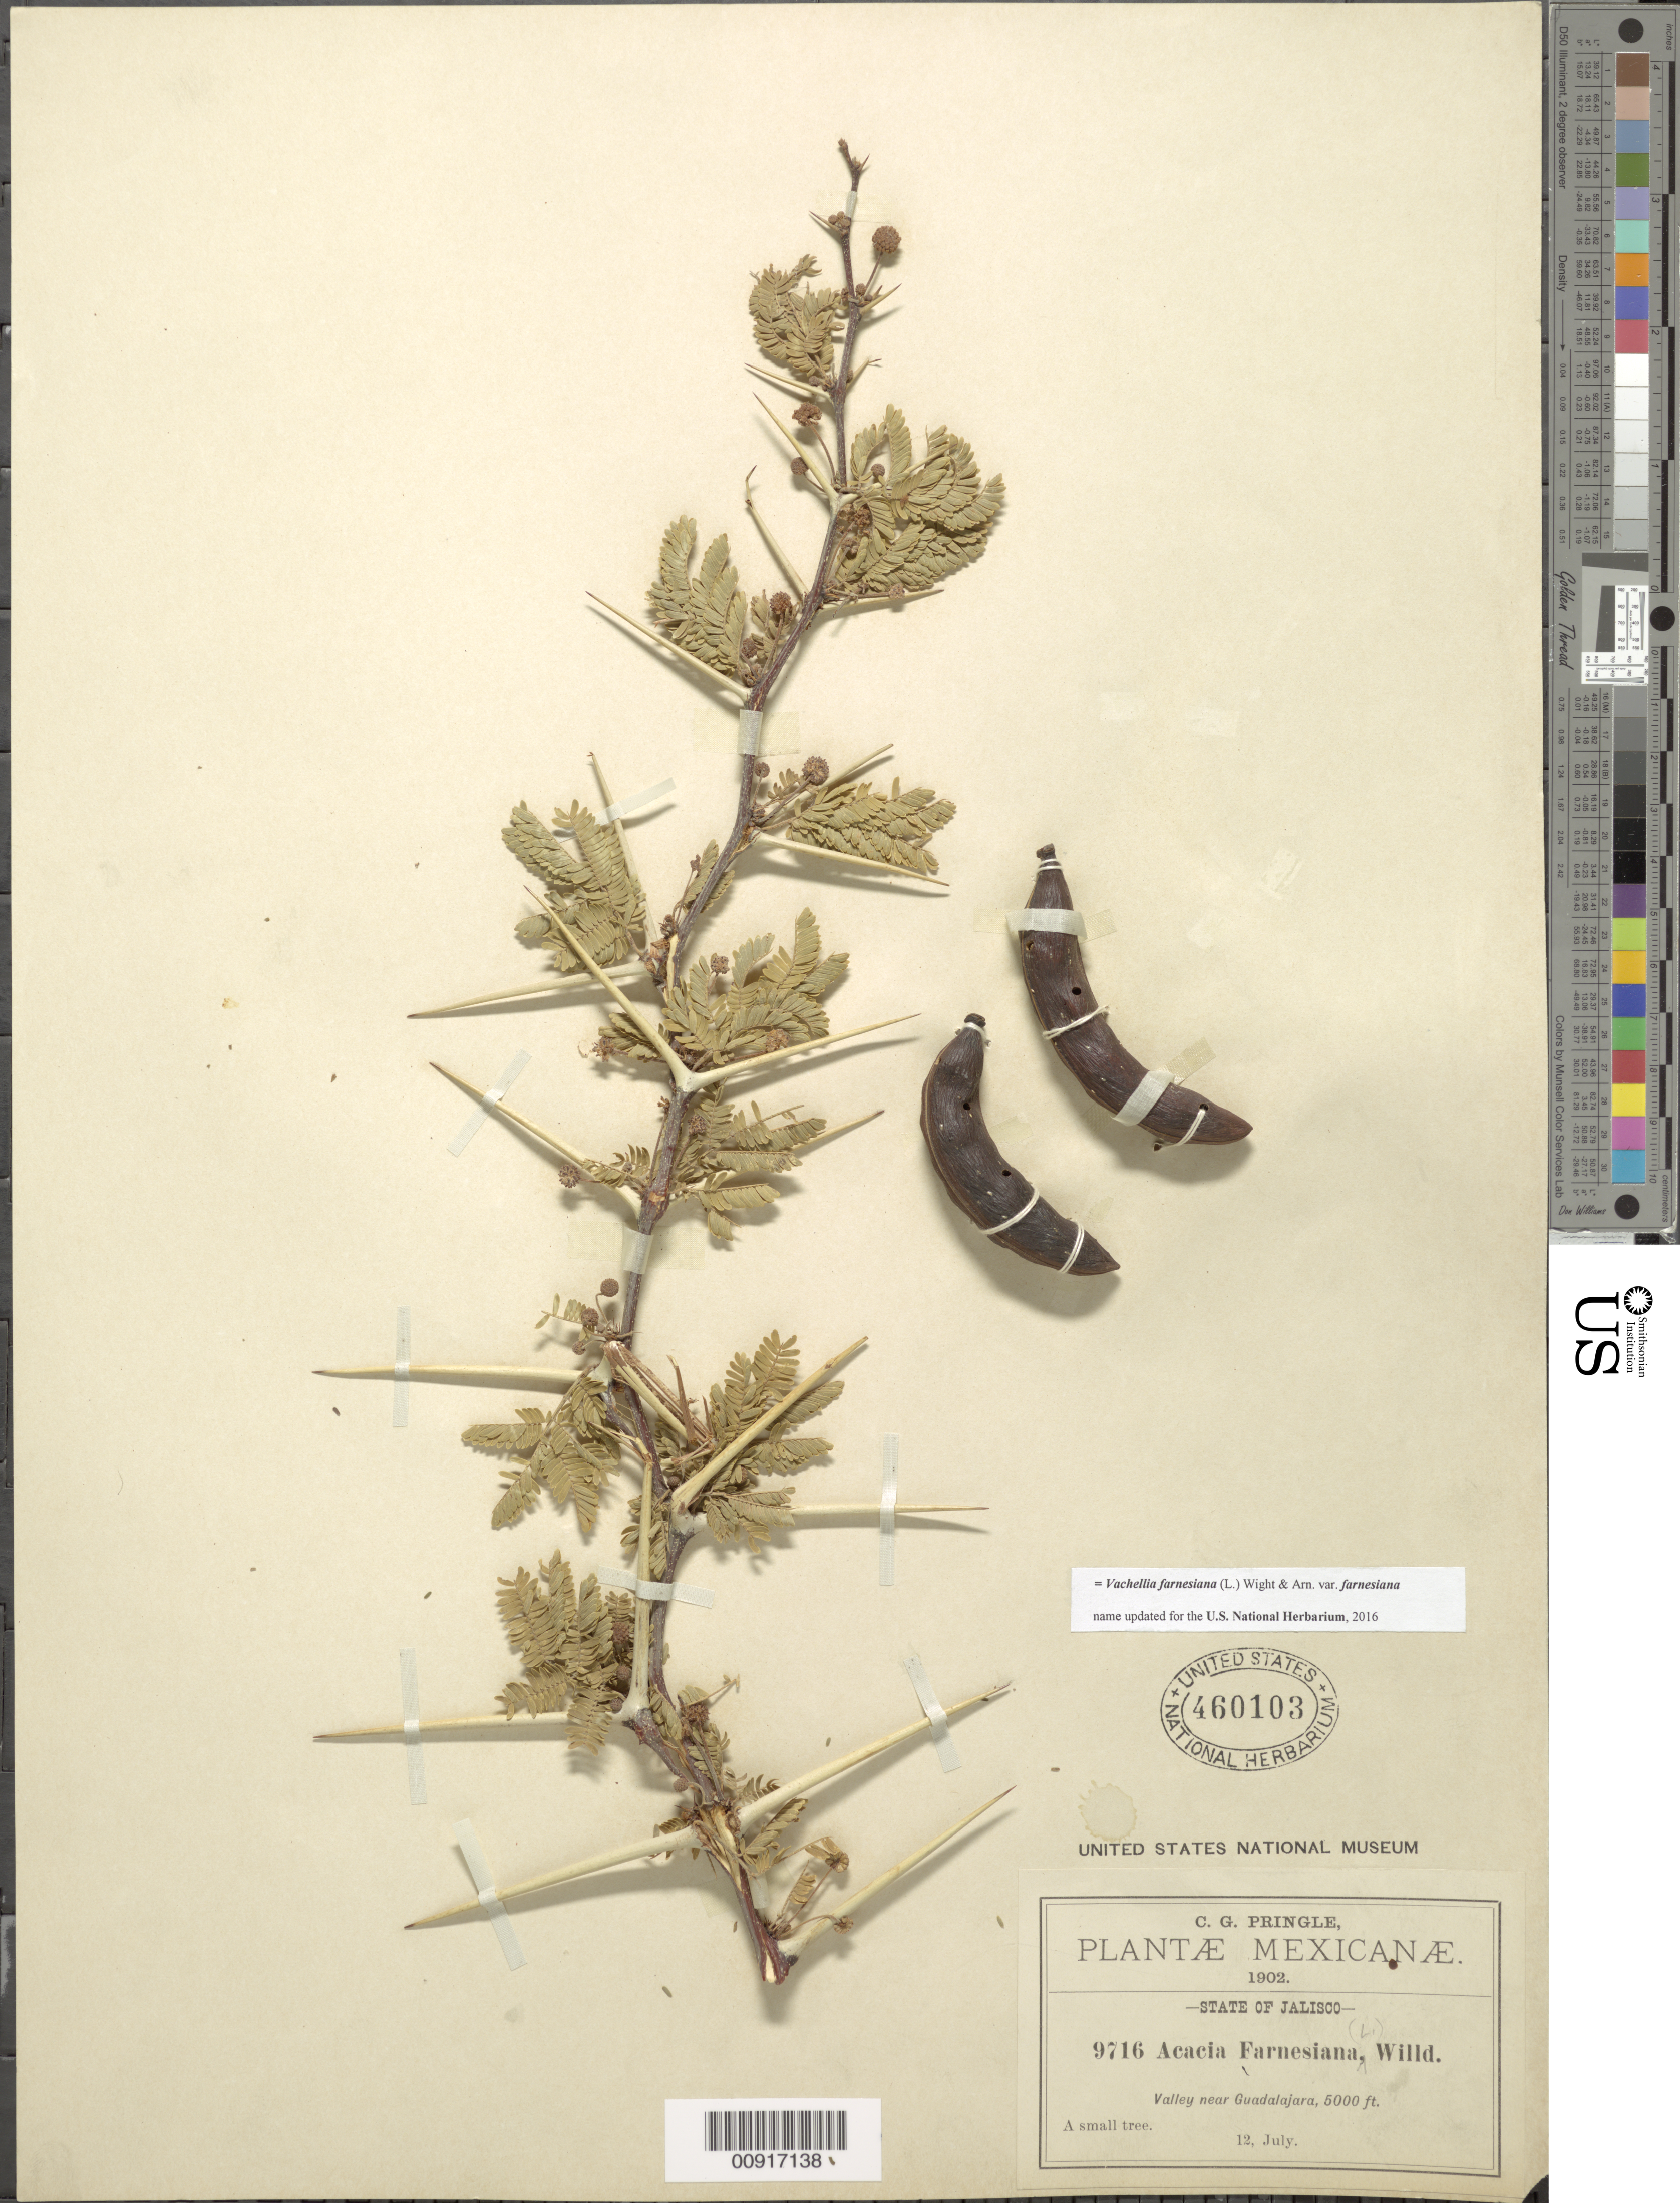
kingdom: Plantae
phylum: Tracheophyta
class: Magnoliopsida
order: Fabales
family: Fabaceae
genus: Vachellia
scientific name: Vachellia farnesiana var. farnesiana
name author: (L.) Wight & Arn.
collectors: C. G. Pringle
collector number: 9716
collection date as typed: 12 Jul 1902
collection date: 1902-07-12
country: Mexico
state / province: Jalisco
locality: Valley near Guadalajara.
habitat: Valley.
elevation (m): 1524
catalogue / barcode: US 460103